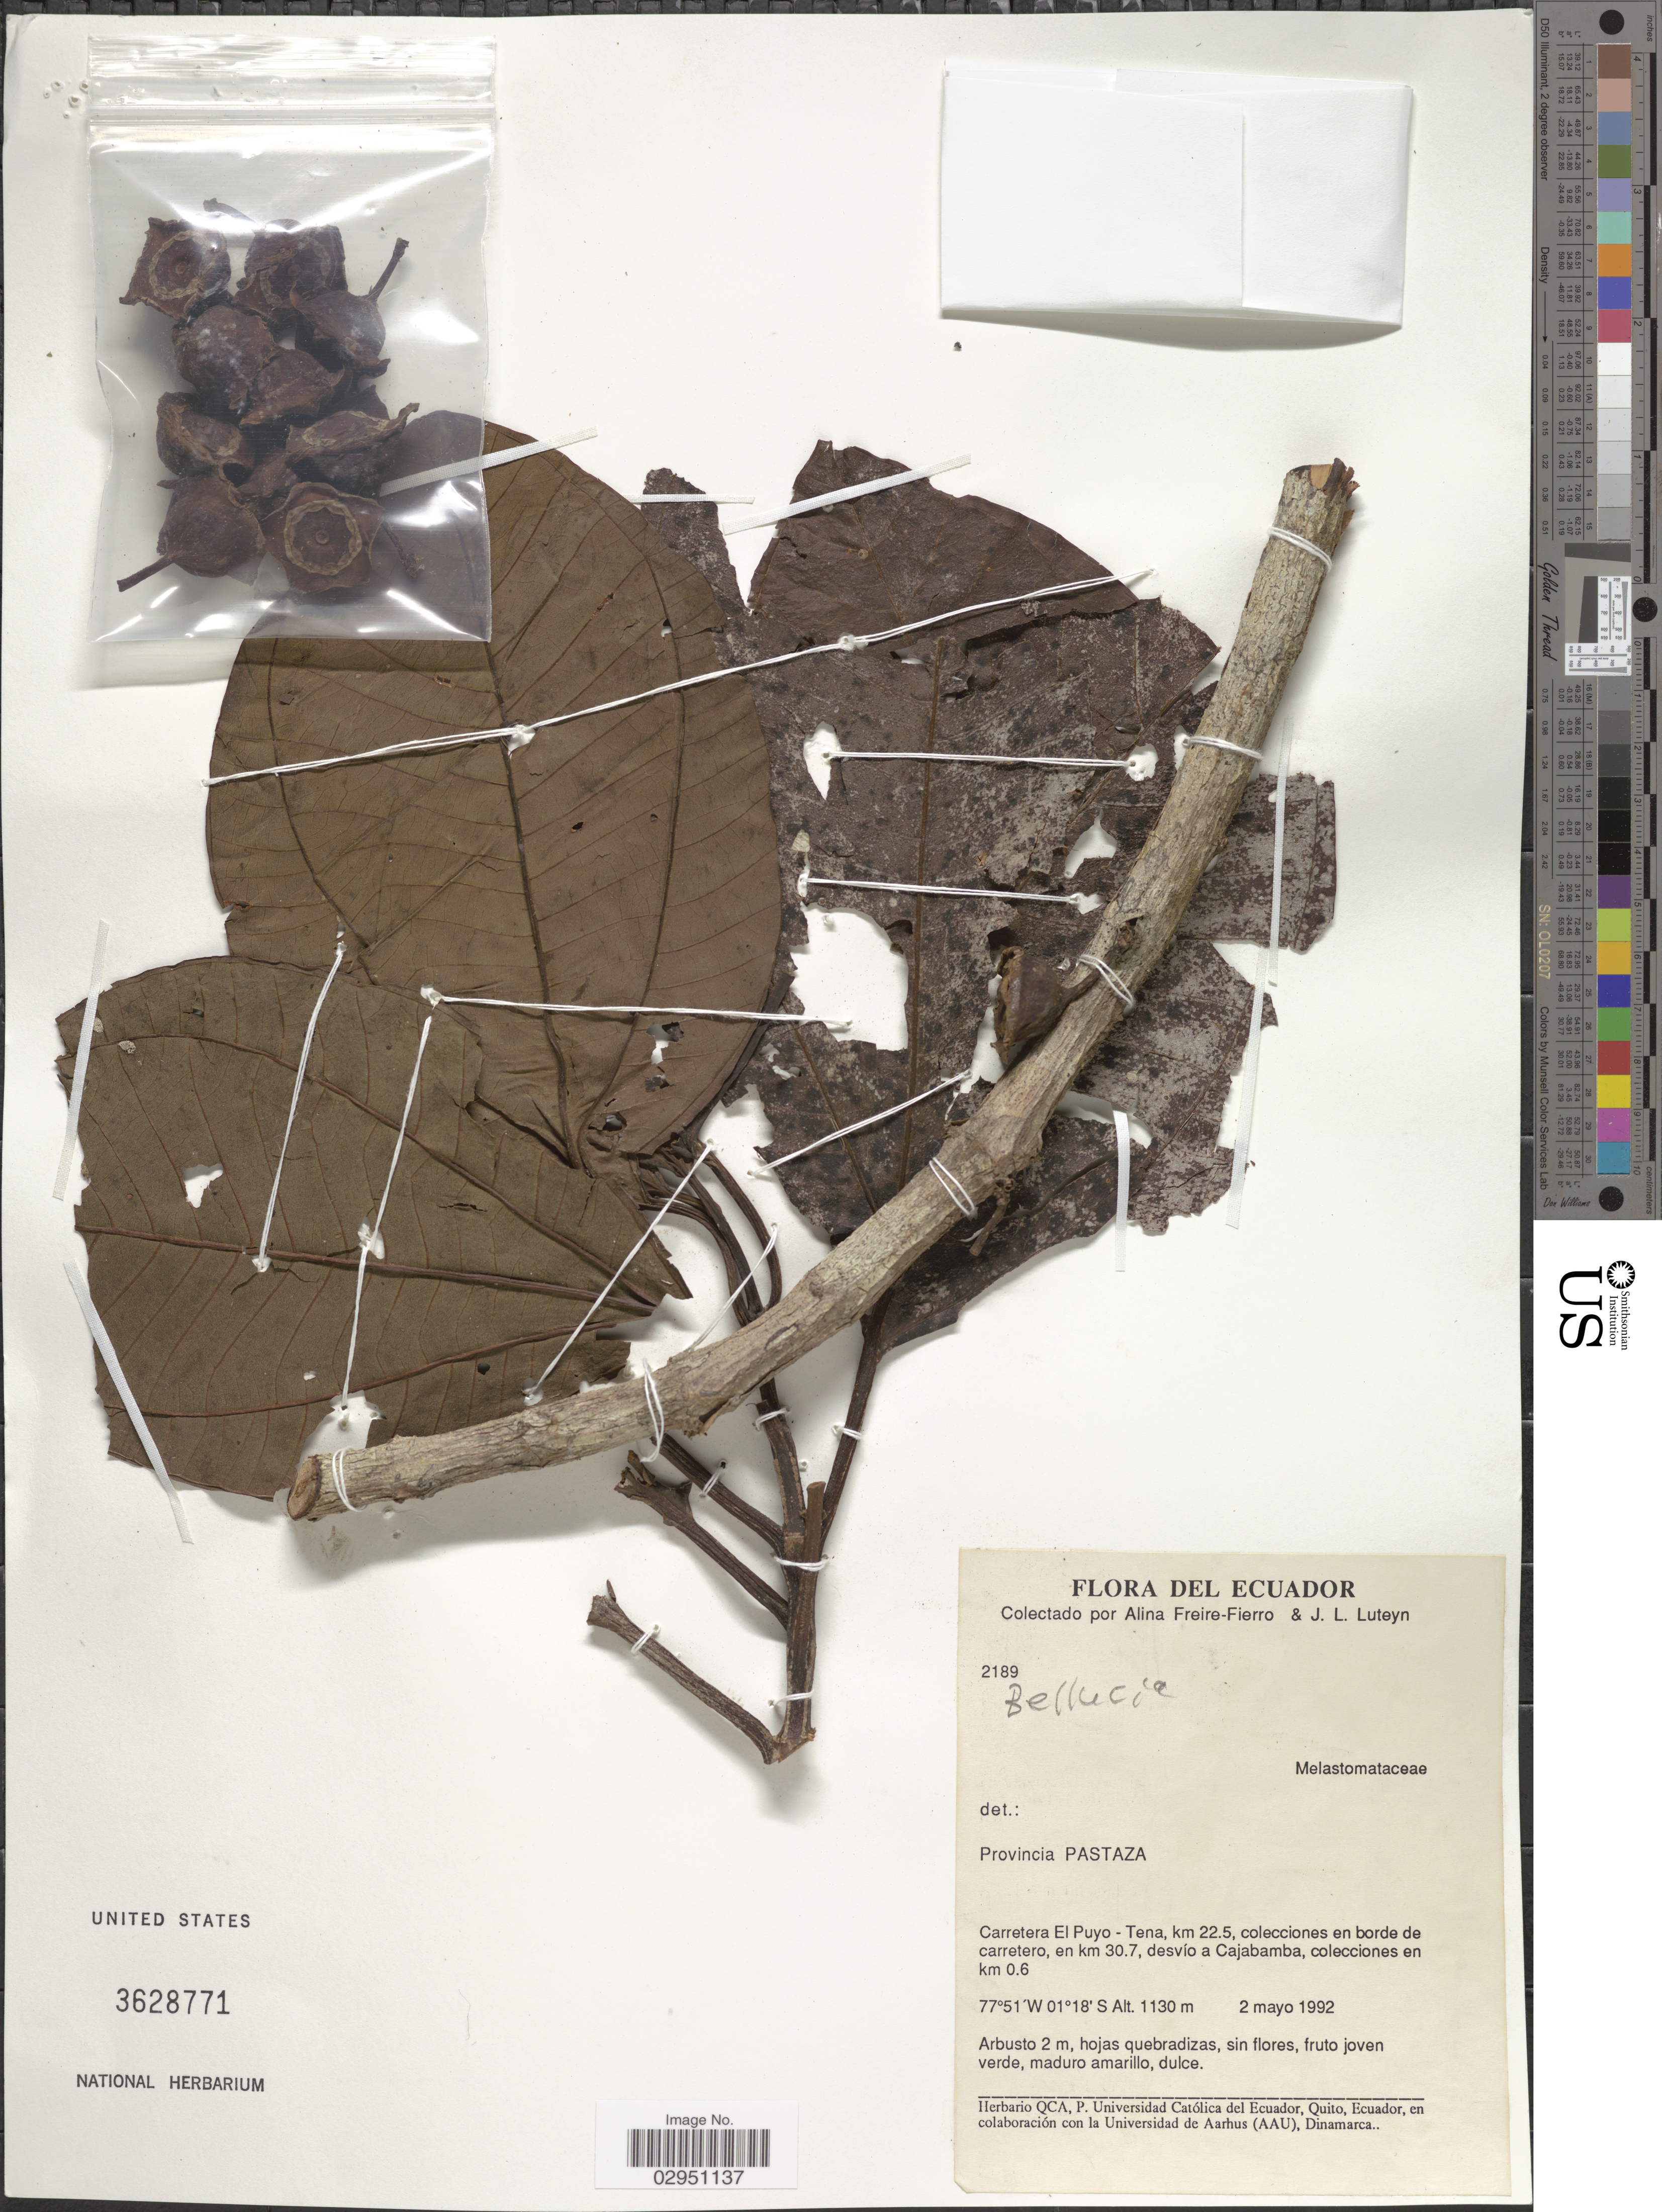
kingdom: Plantae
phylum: Tracheophyta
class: Magnoliopsida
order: Myrtales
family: Melastomataceae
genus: Bellucia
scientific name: Bellucia sp.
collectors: A. Freire-Fierro & J. Luteyn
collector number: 2189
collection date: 1992-05-02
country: Ecuador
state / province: Pastaza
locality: Carretera El Puyo - Tena, km 22.5, collecciones en borde de carretero, en km 30.7, desvío a Cajabamba, collecciones km 0.6.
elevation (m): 1130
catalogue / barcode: US 3628771